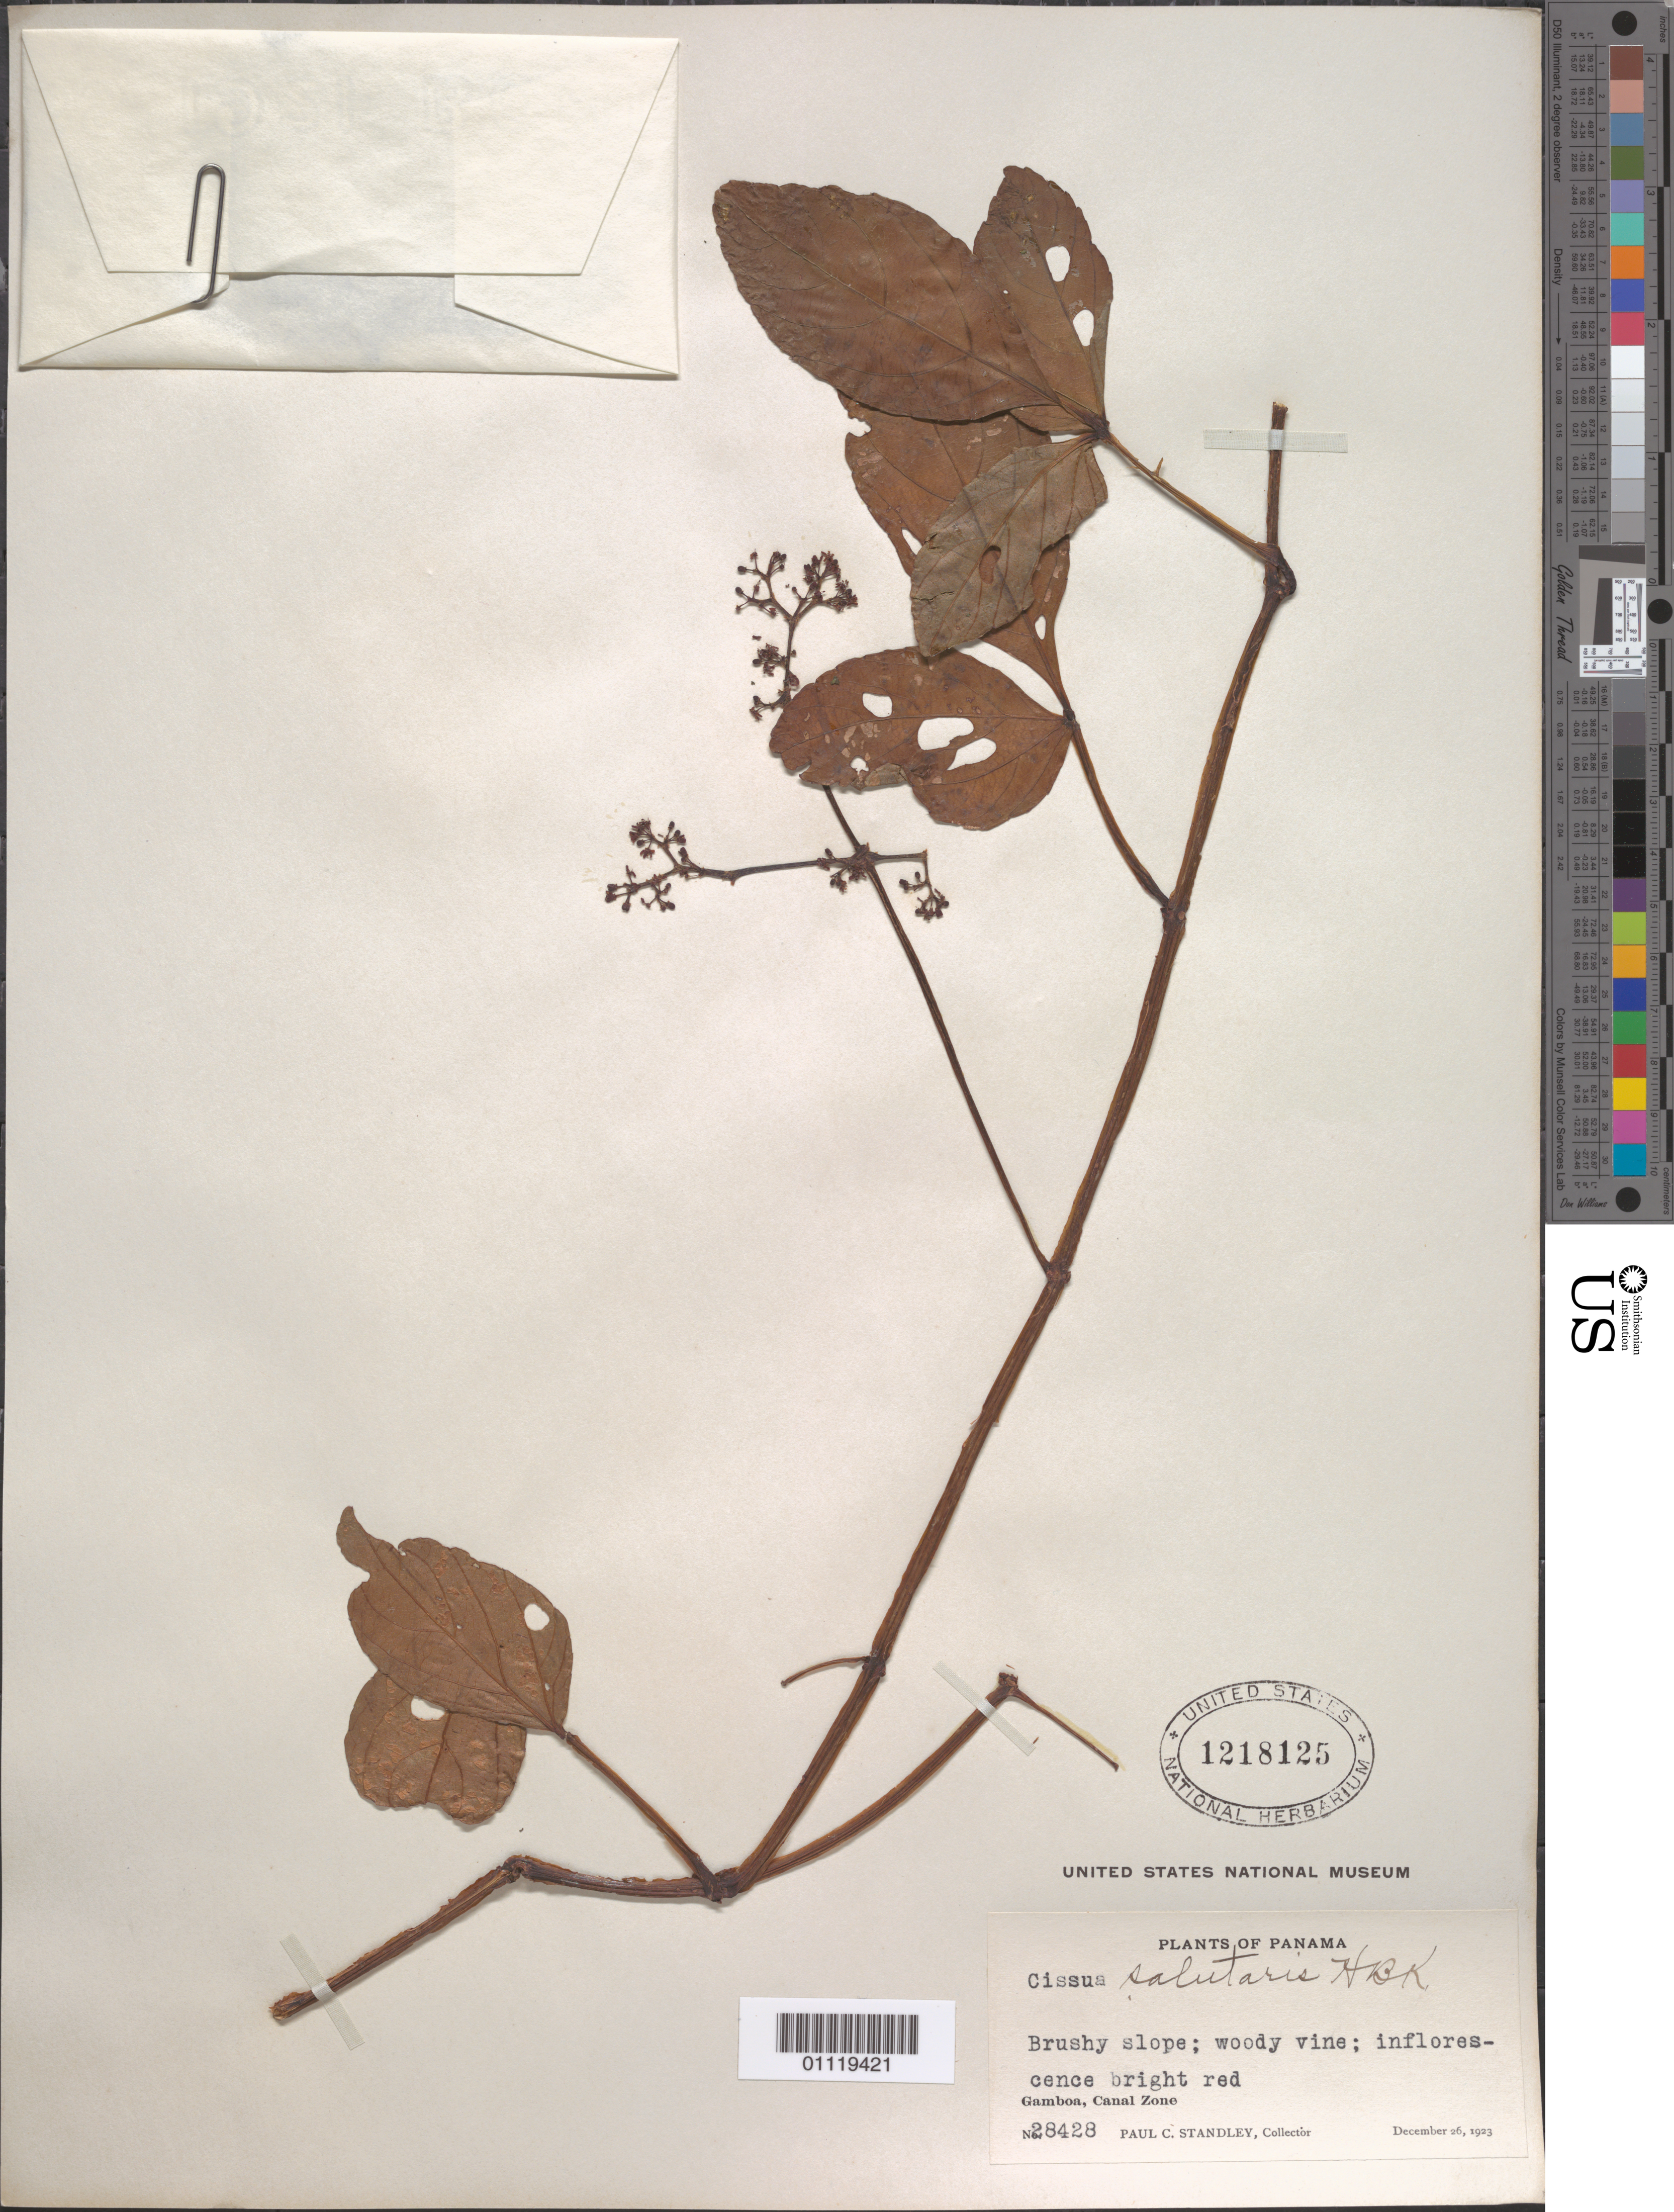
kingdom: Plantae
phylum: Tracheophyta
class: Magnoliopsida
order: Vitales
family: Vitaceae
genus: Cissus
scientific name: Cissus erosa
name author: Rich.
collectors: P. C. Standley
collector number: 28428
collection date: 1923-12-26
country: Panama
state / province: Colón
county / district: Canal Zone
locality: Gamboa.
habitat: Brushy slope; woody vine.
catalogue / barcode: US 1218125